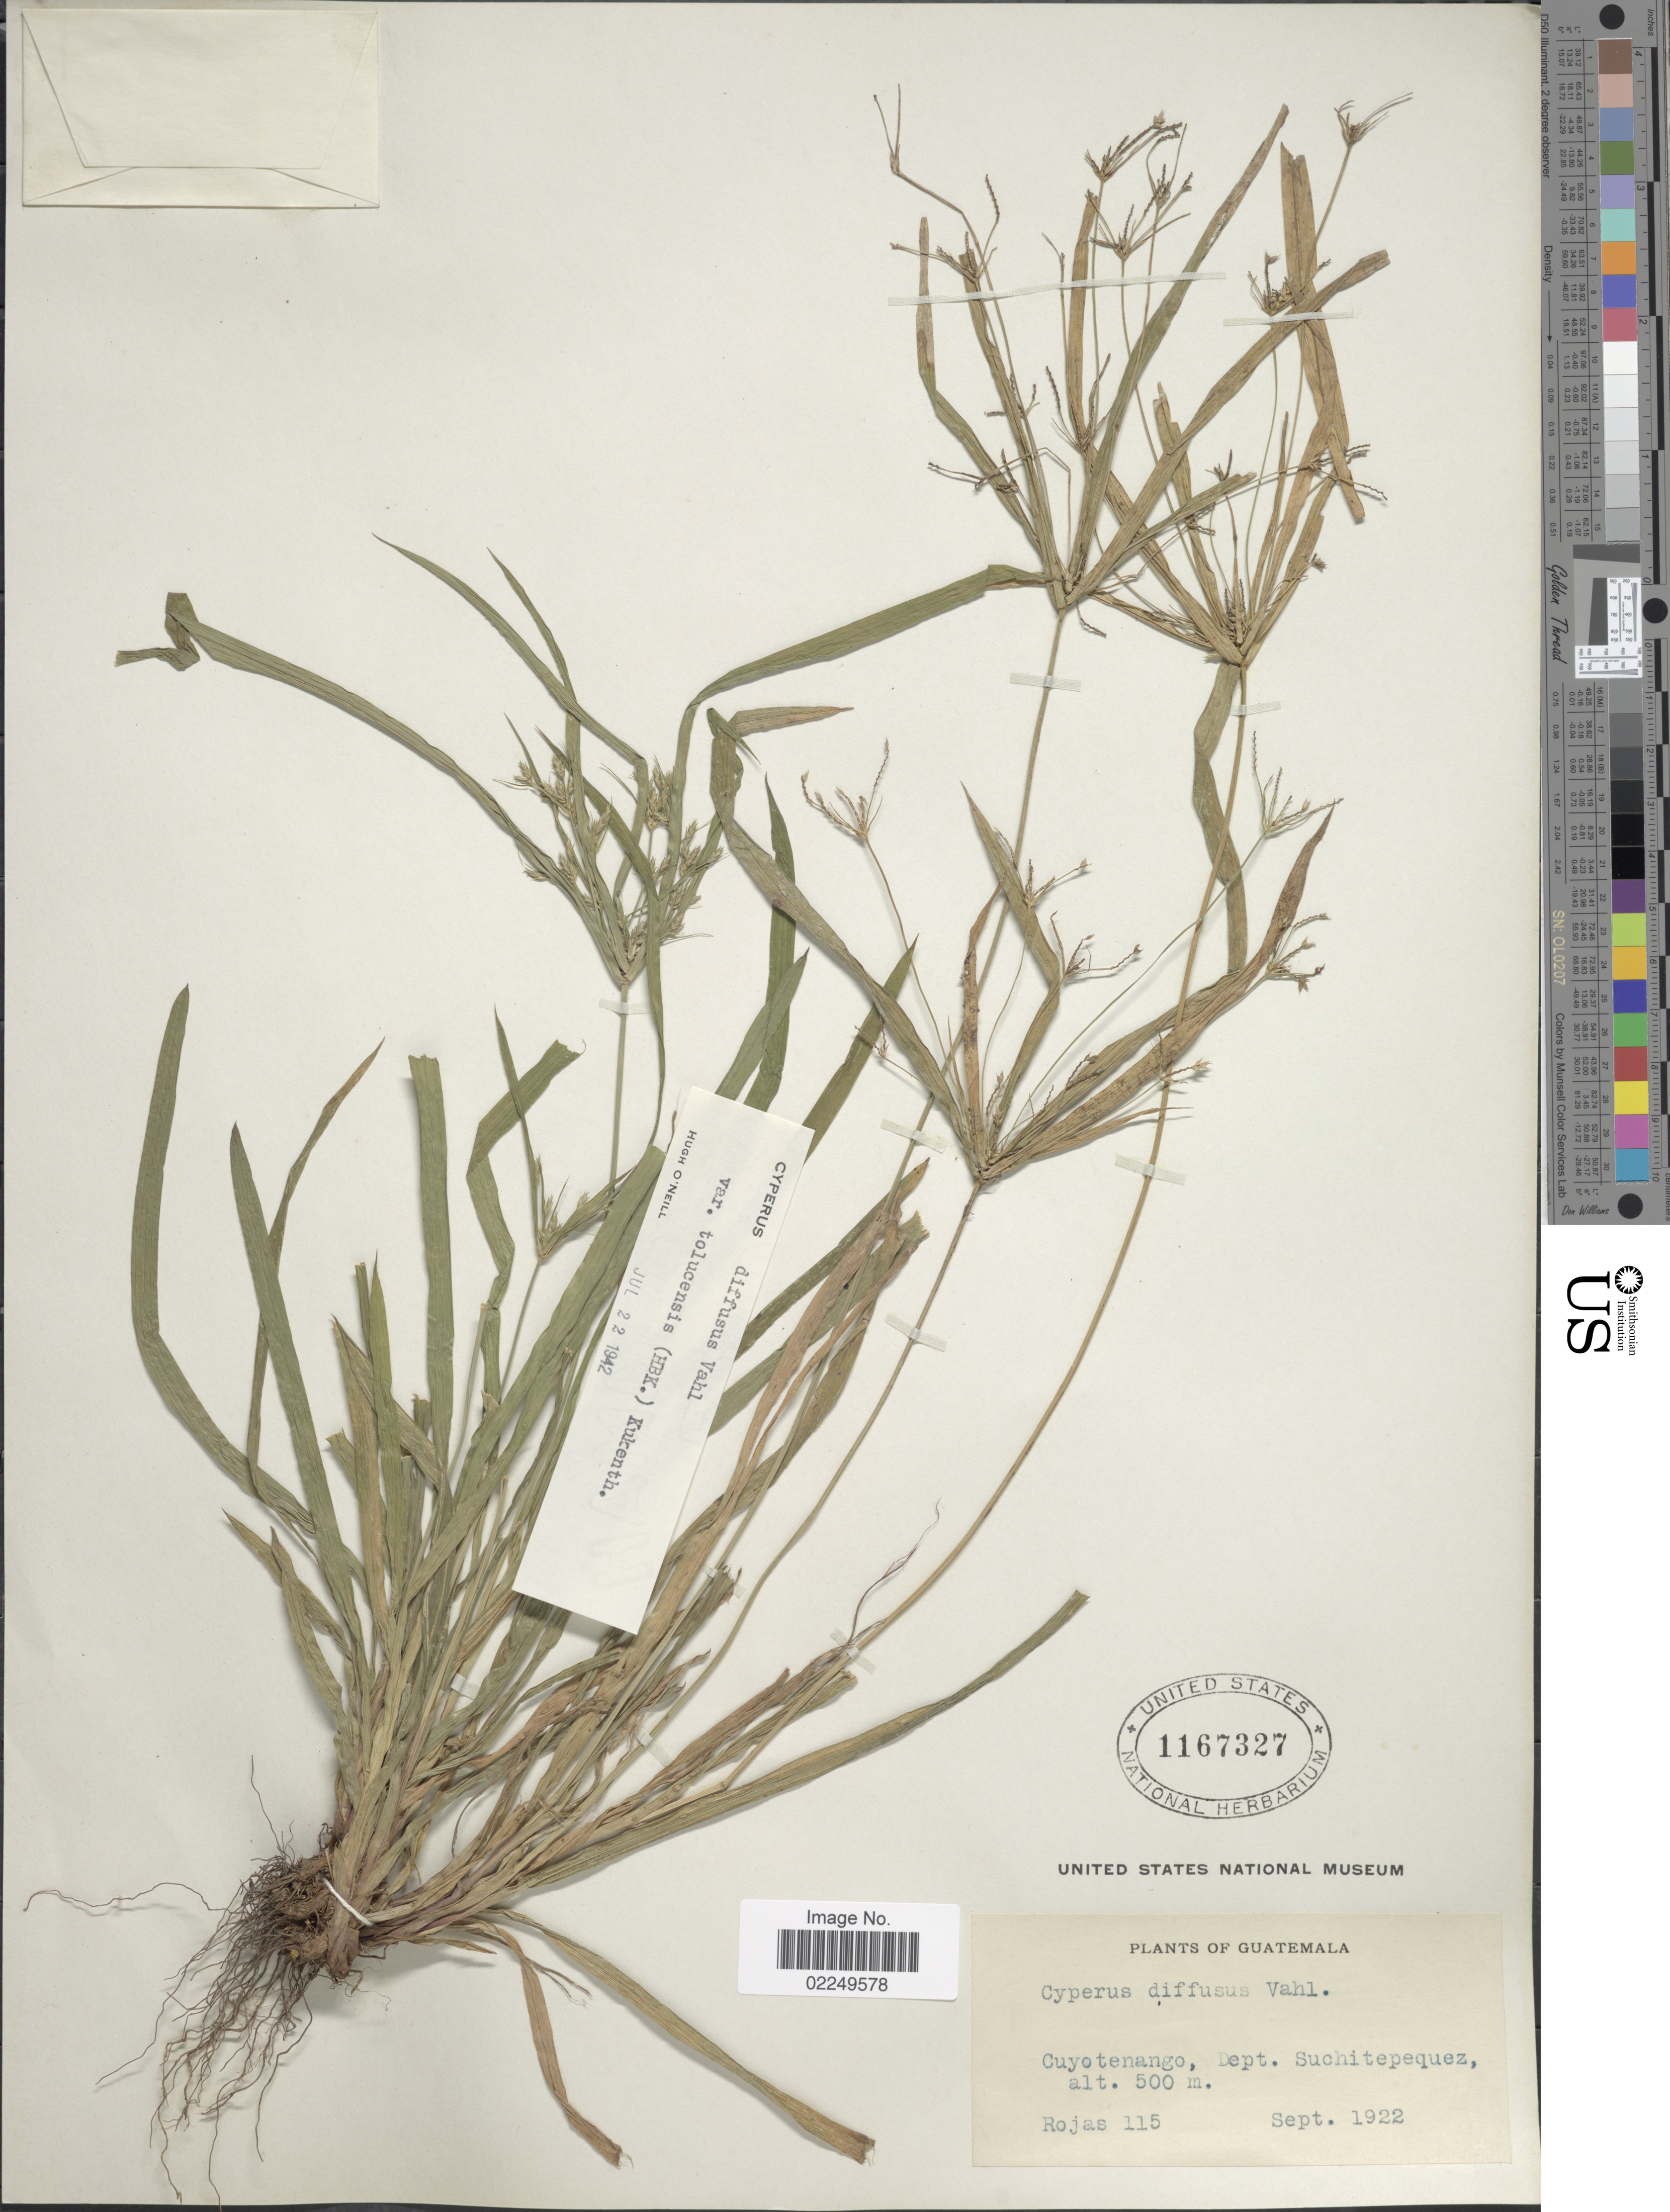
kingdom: Plantae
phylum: Tracheophyta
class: Liliopsida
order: Poales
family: Cyperaceae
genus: Cyperus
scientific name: Cyperus laxus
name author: Lam.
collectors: Rojas, --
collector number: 115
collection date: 1922-09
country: Guatemala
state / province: Suchitepéquez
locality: Cuyotenango, Dept. Suchitepequez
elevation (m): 500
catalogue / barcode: US 1167327